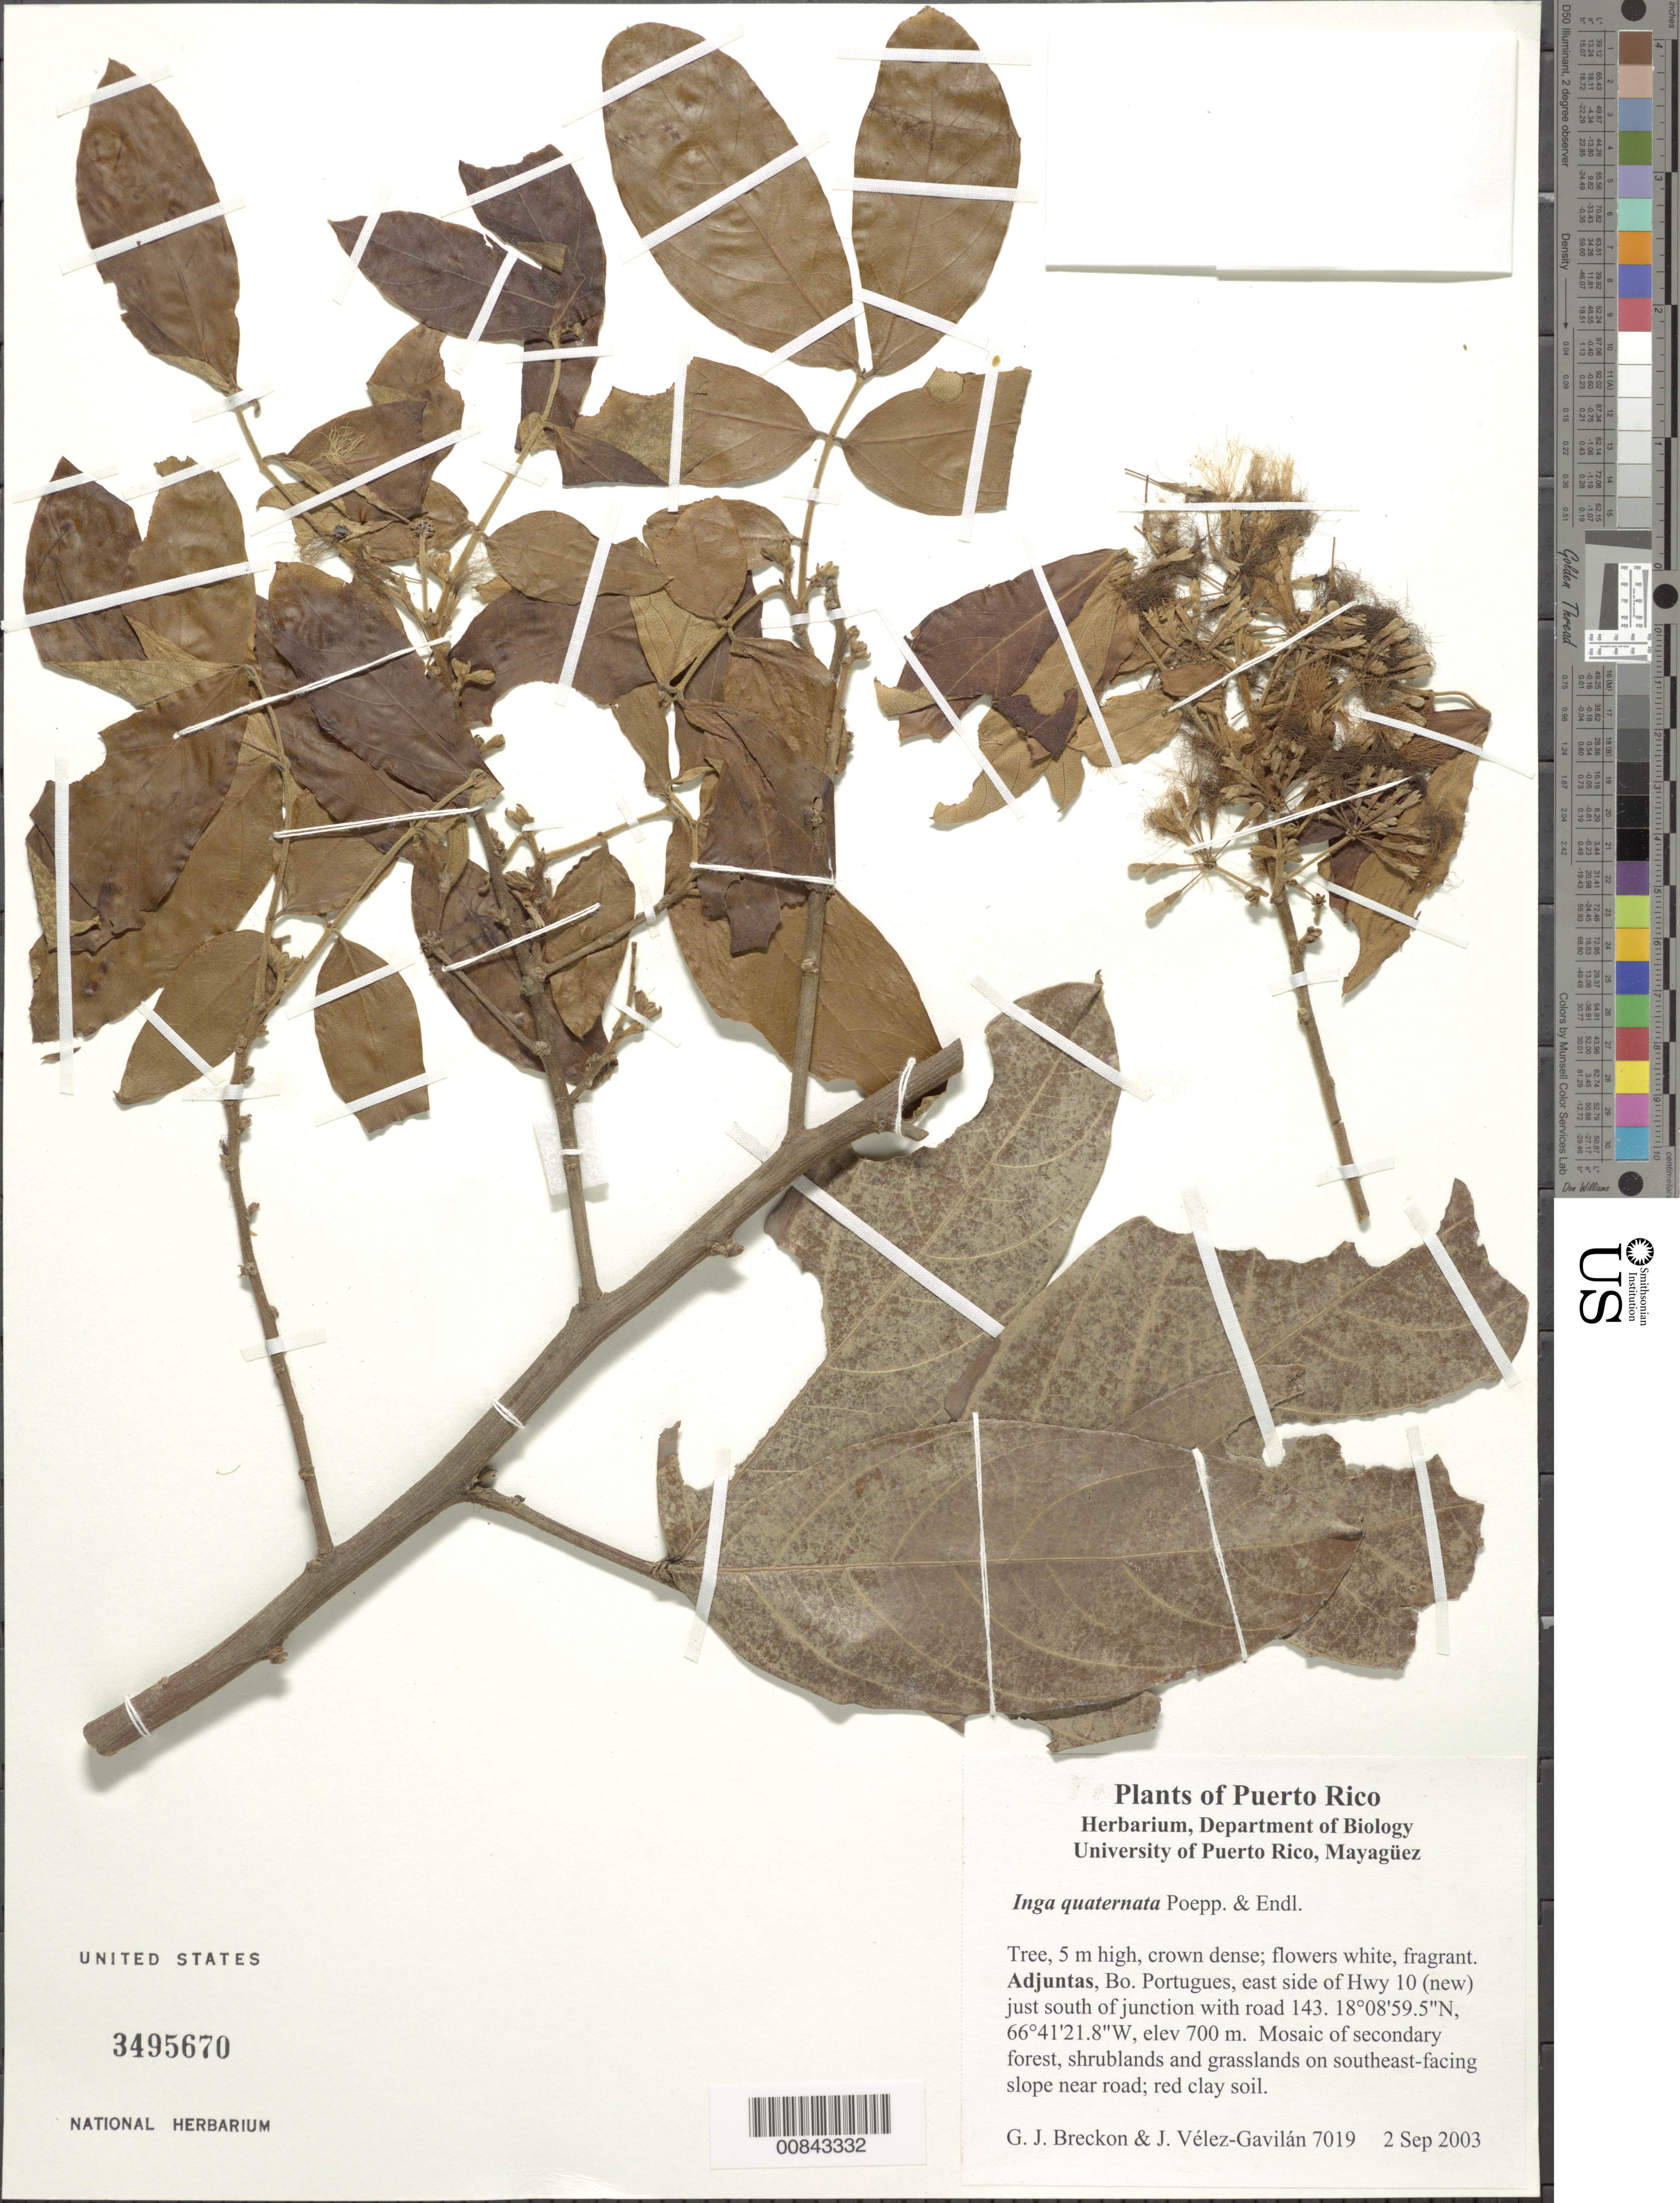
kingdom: Plantae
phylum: Tracheophyta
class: Magnoliopsida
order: Fabales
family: Fabaceae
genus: Inga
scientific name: Inga quaternata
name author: Poepp. & Endl.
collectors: G. Breckon & J. Vélez-Gavilán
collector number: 7019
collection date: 2003-09-02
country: Puerto Rico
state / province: Adjuntas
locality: Bo. Portugues, east side of Hwy 10 (new) just south of junction with road 143, mosaic of secundary road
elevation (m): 700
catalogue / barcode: US 3495670